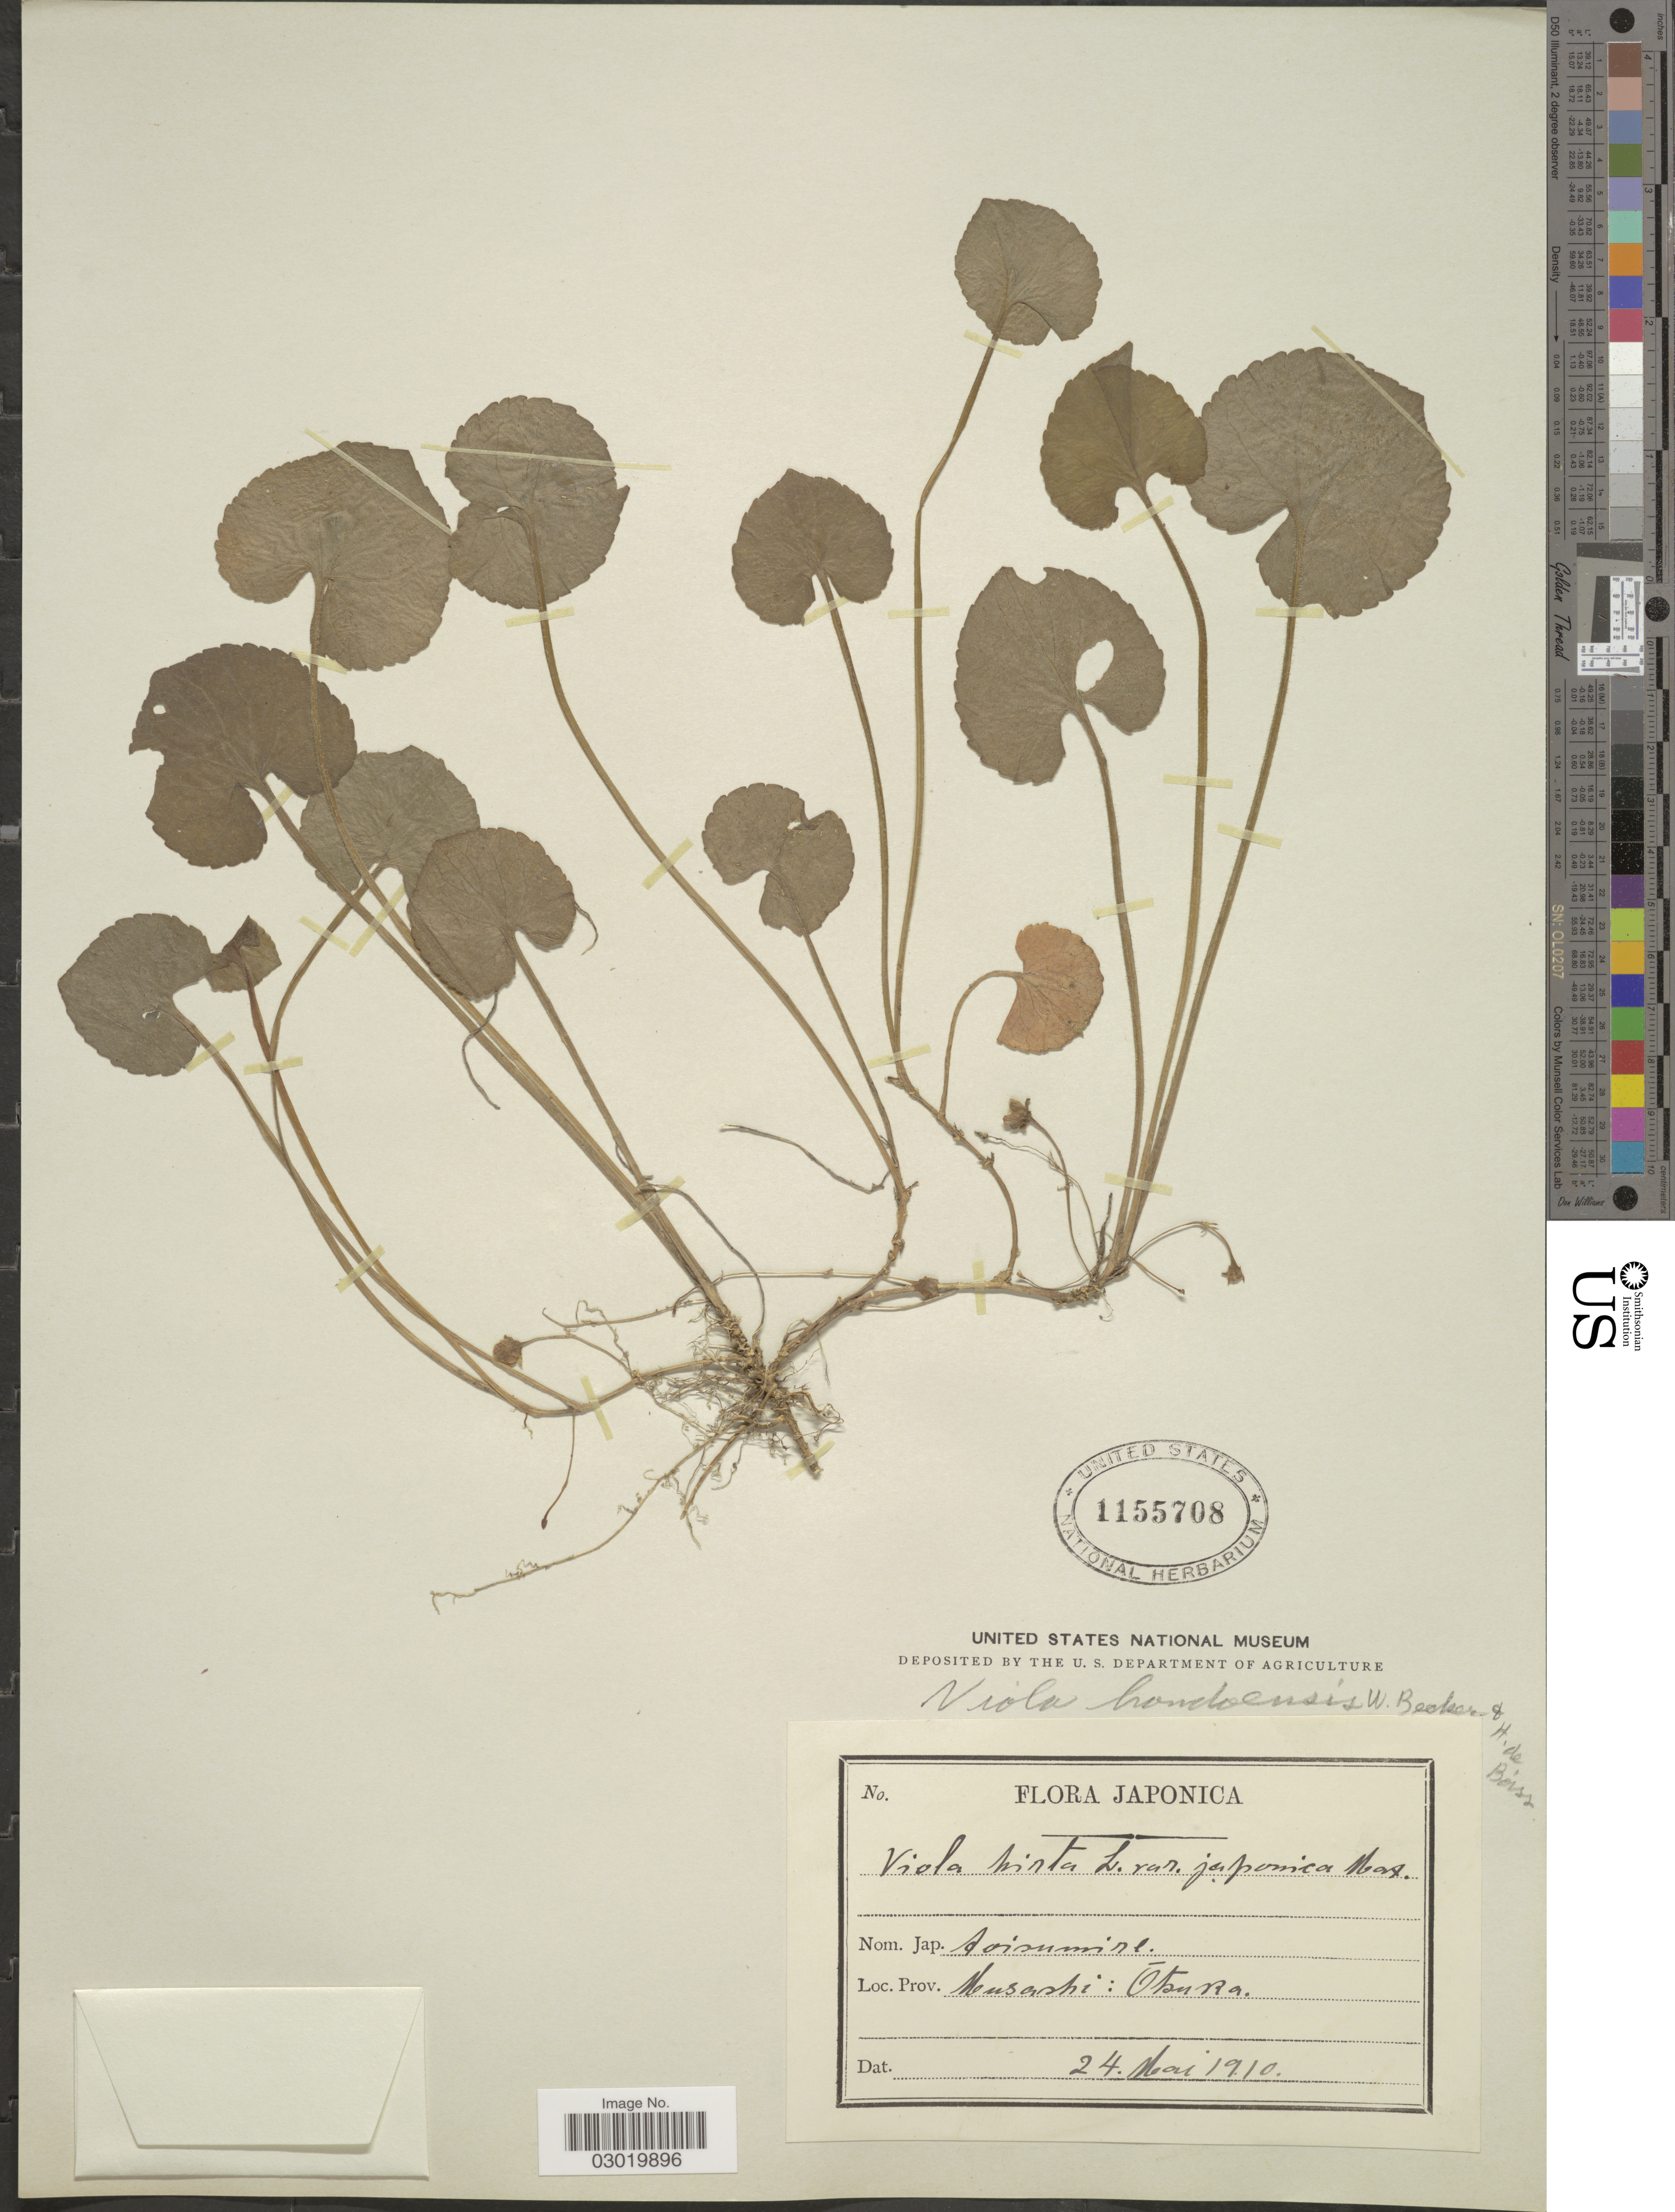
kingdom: Plantae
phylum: Tracheophyta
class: Magnoliopsida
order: Malpighiales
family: Violaceae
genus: Viola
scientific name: Viola hondoensis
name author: W. Becker & H. Boissieu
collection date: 1910-05-24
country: Japan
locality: Musashi: Otsuka.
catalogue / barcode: US 1155708